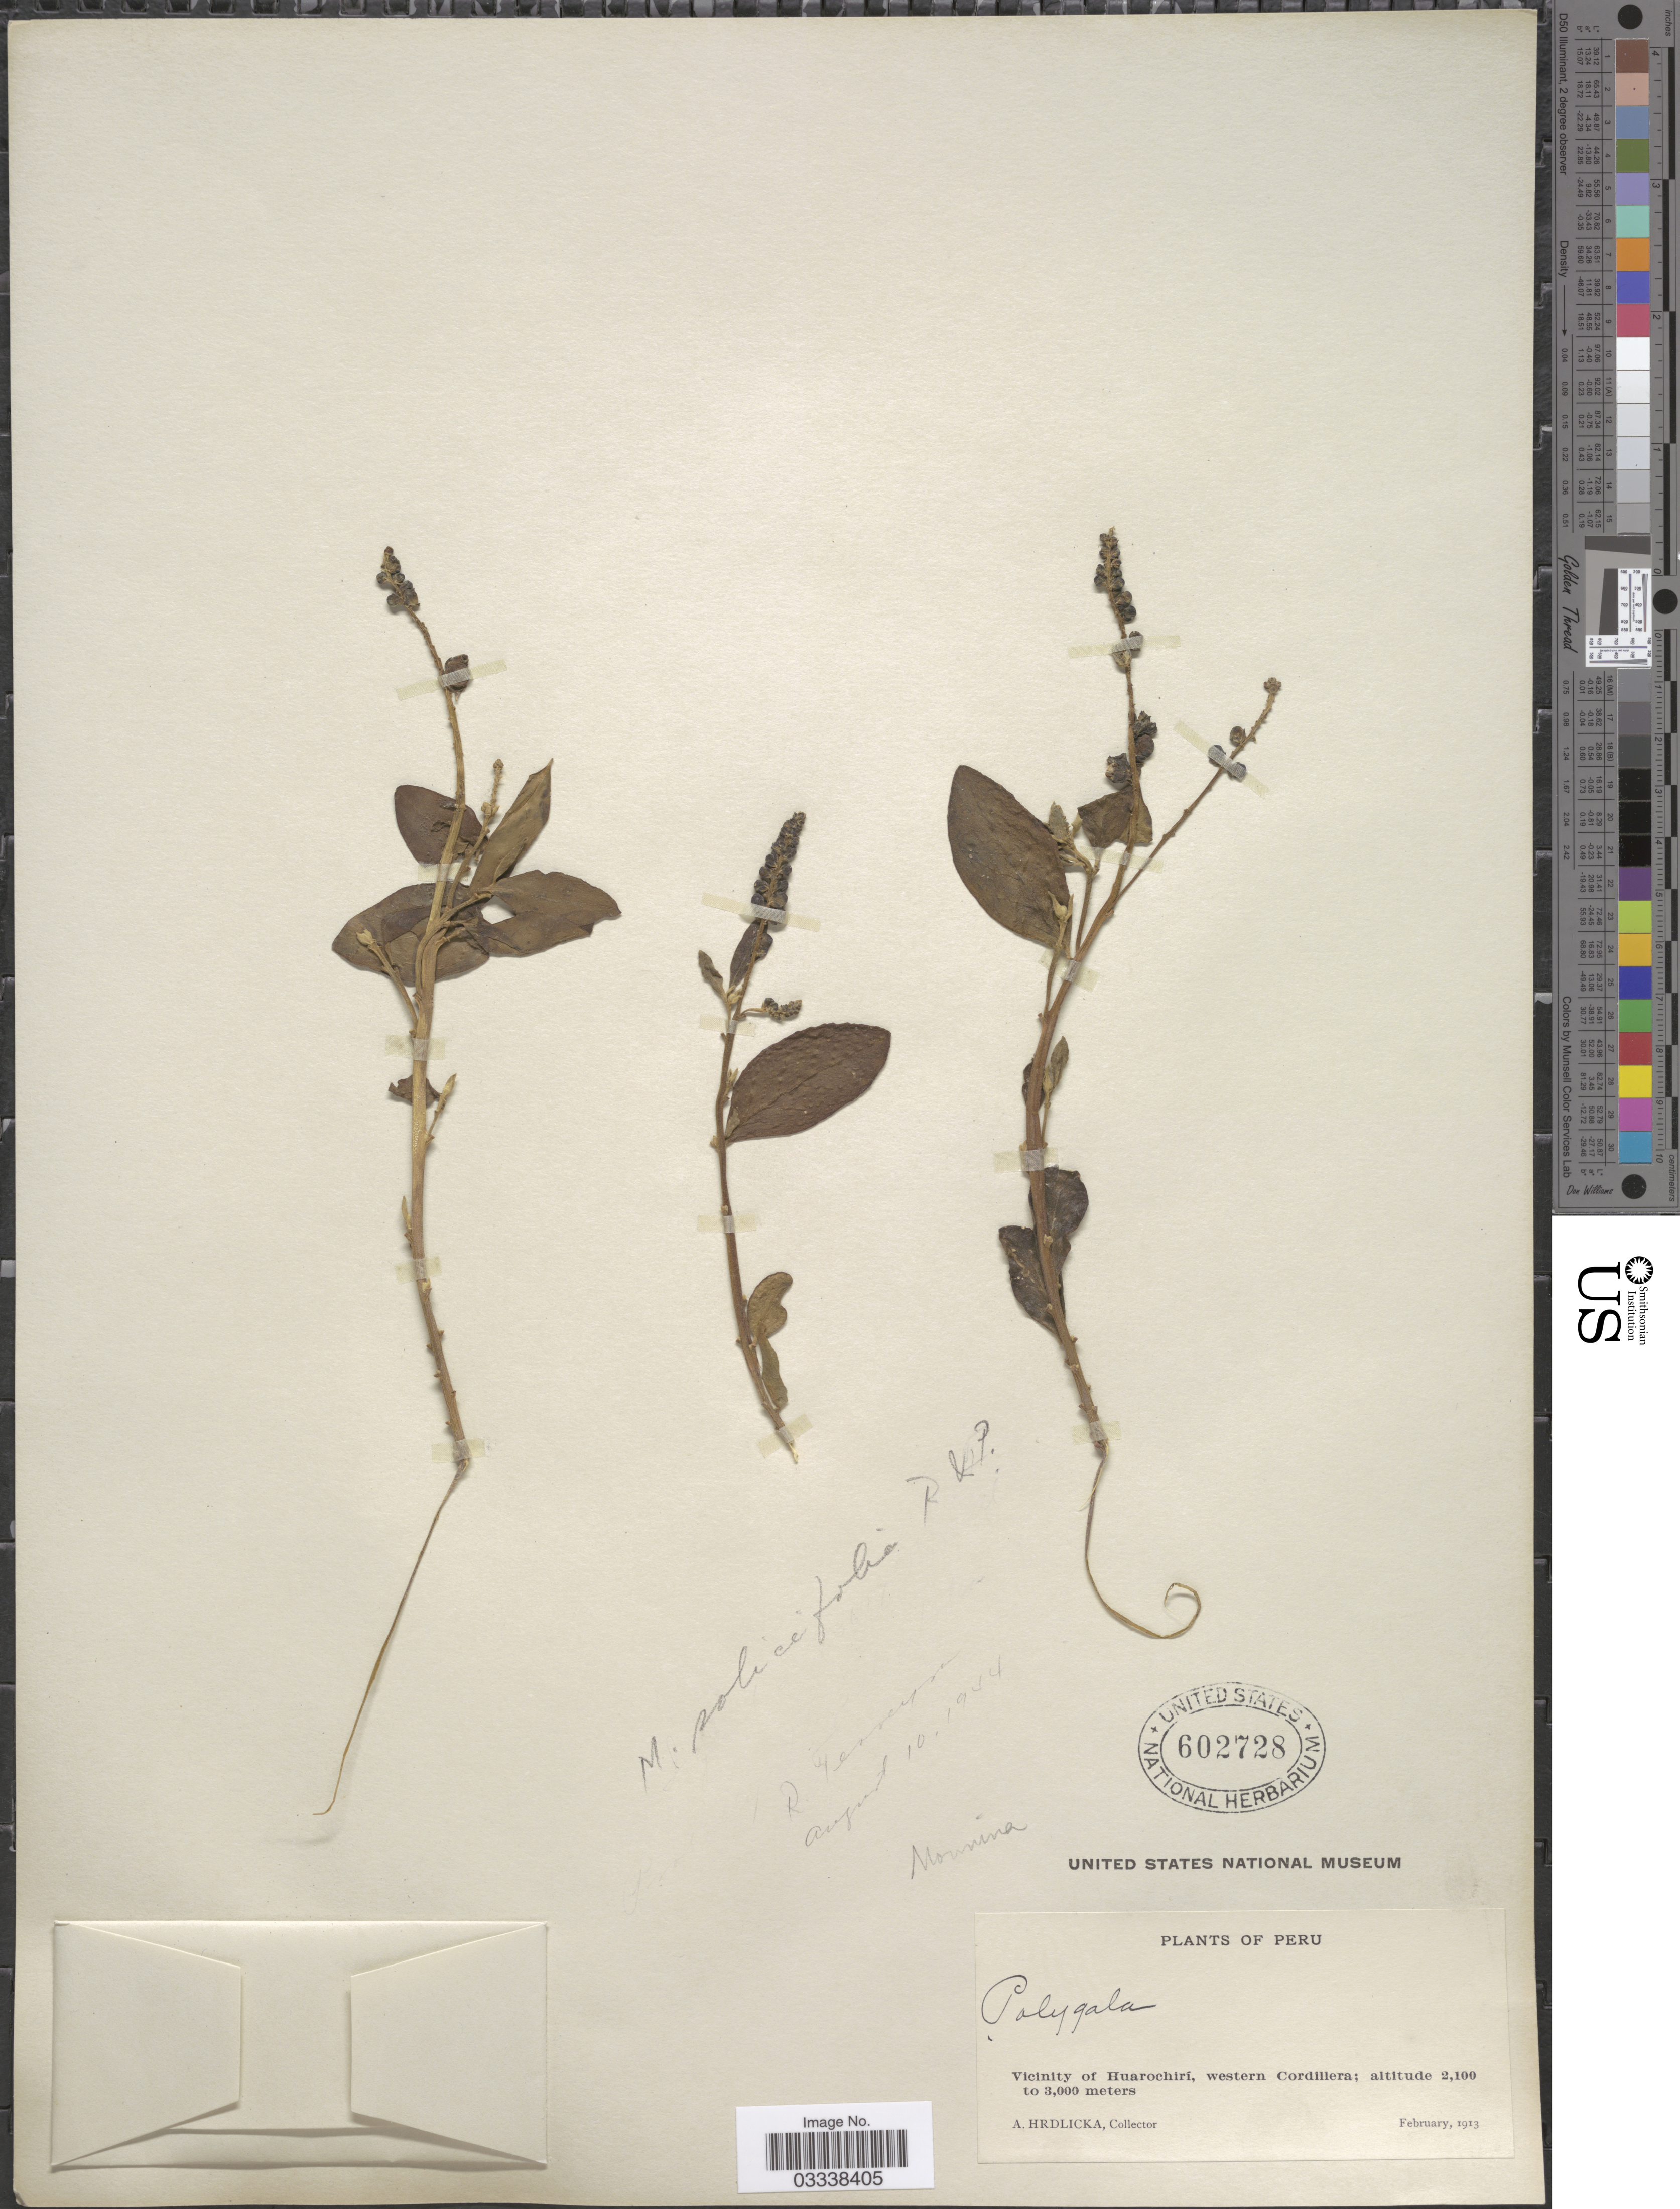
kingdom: Plantae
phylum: Tracheophyta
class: Magnoliopsida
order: Fabales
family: Polygalaceae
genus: Monnina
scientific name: Monnina salicifolia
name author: Ruiz & Pav.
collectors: A. Hrdlicka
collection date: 1913-02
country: Peru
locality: Vicinity of Huarochirí, western Cordillera.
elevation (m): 2100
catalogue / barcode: US 602728